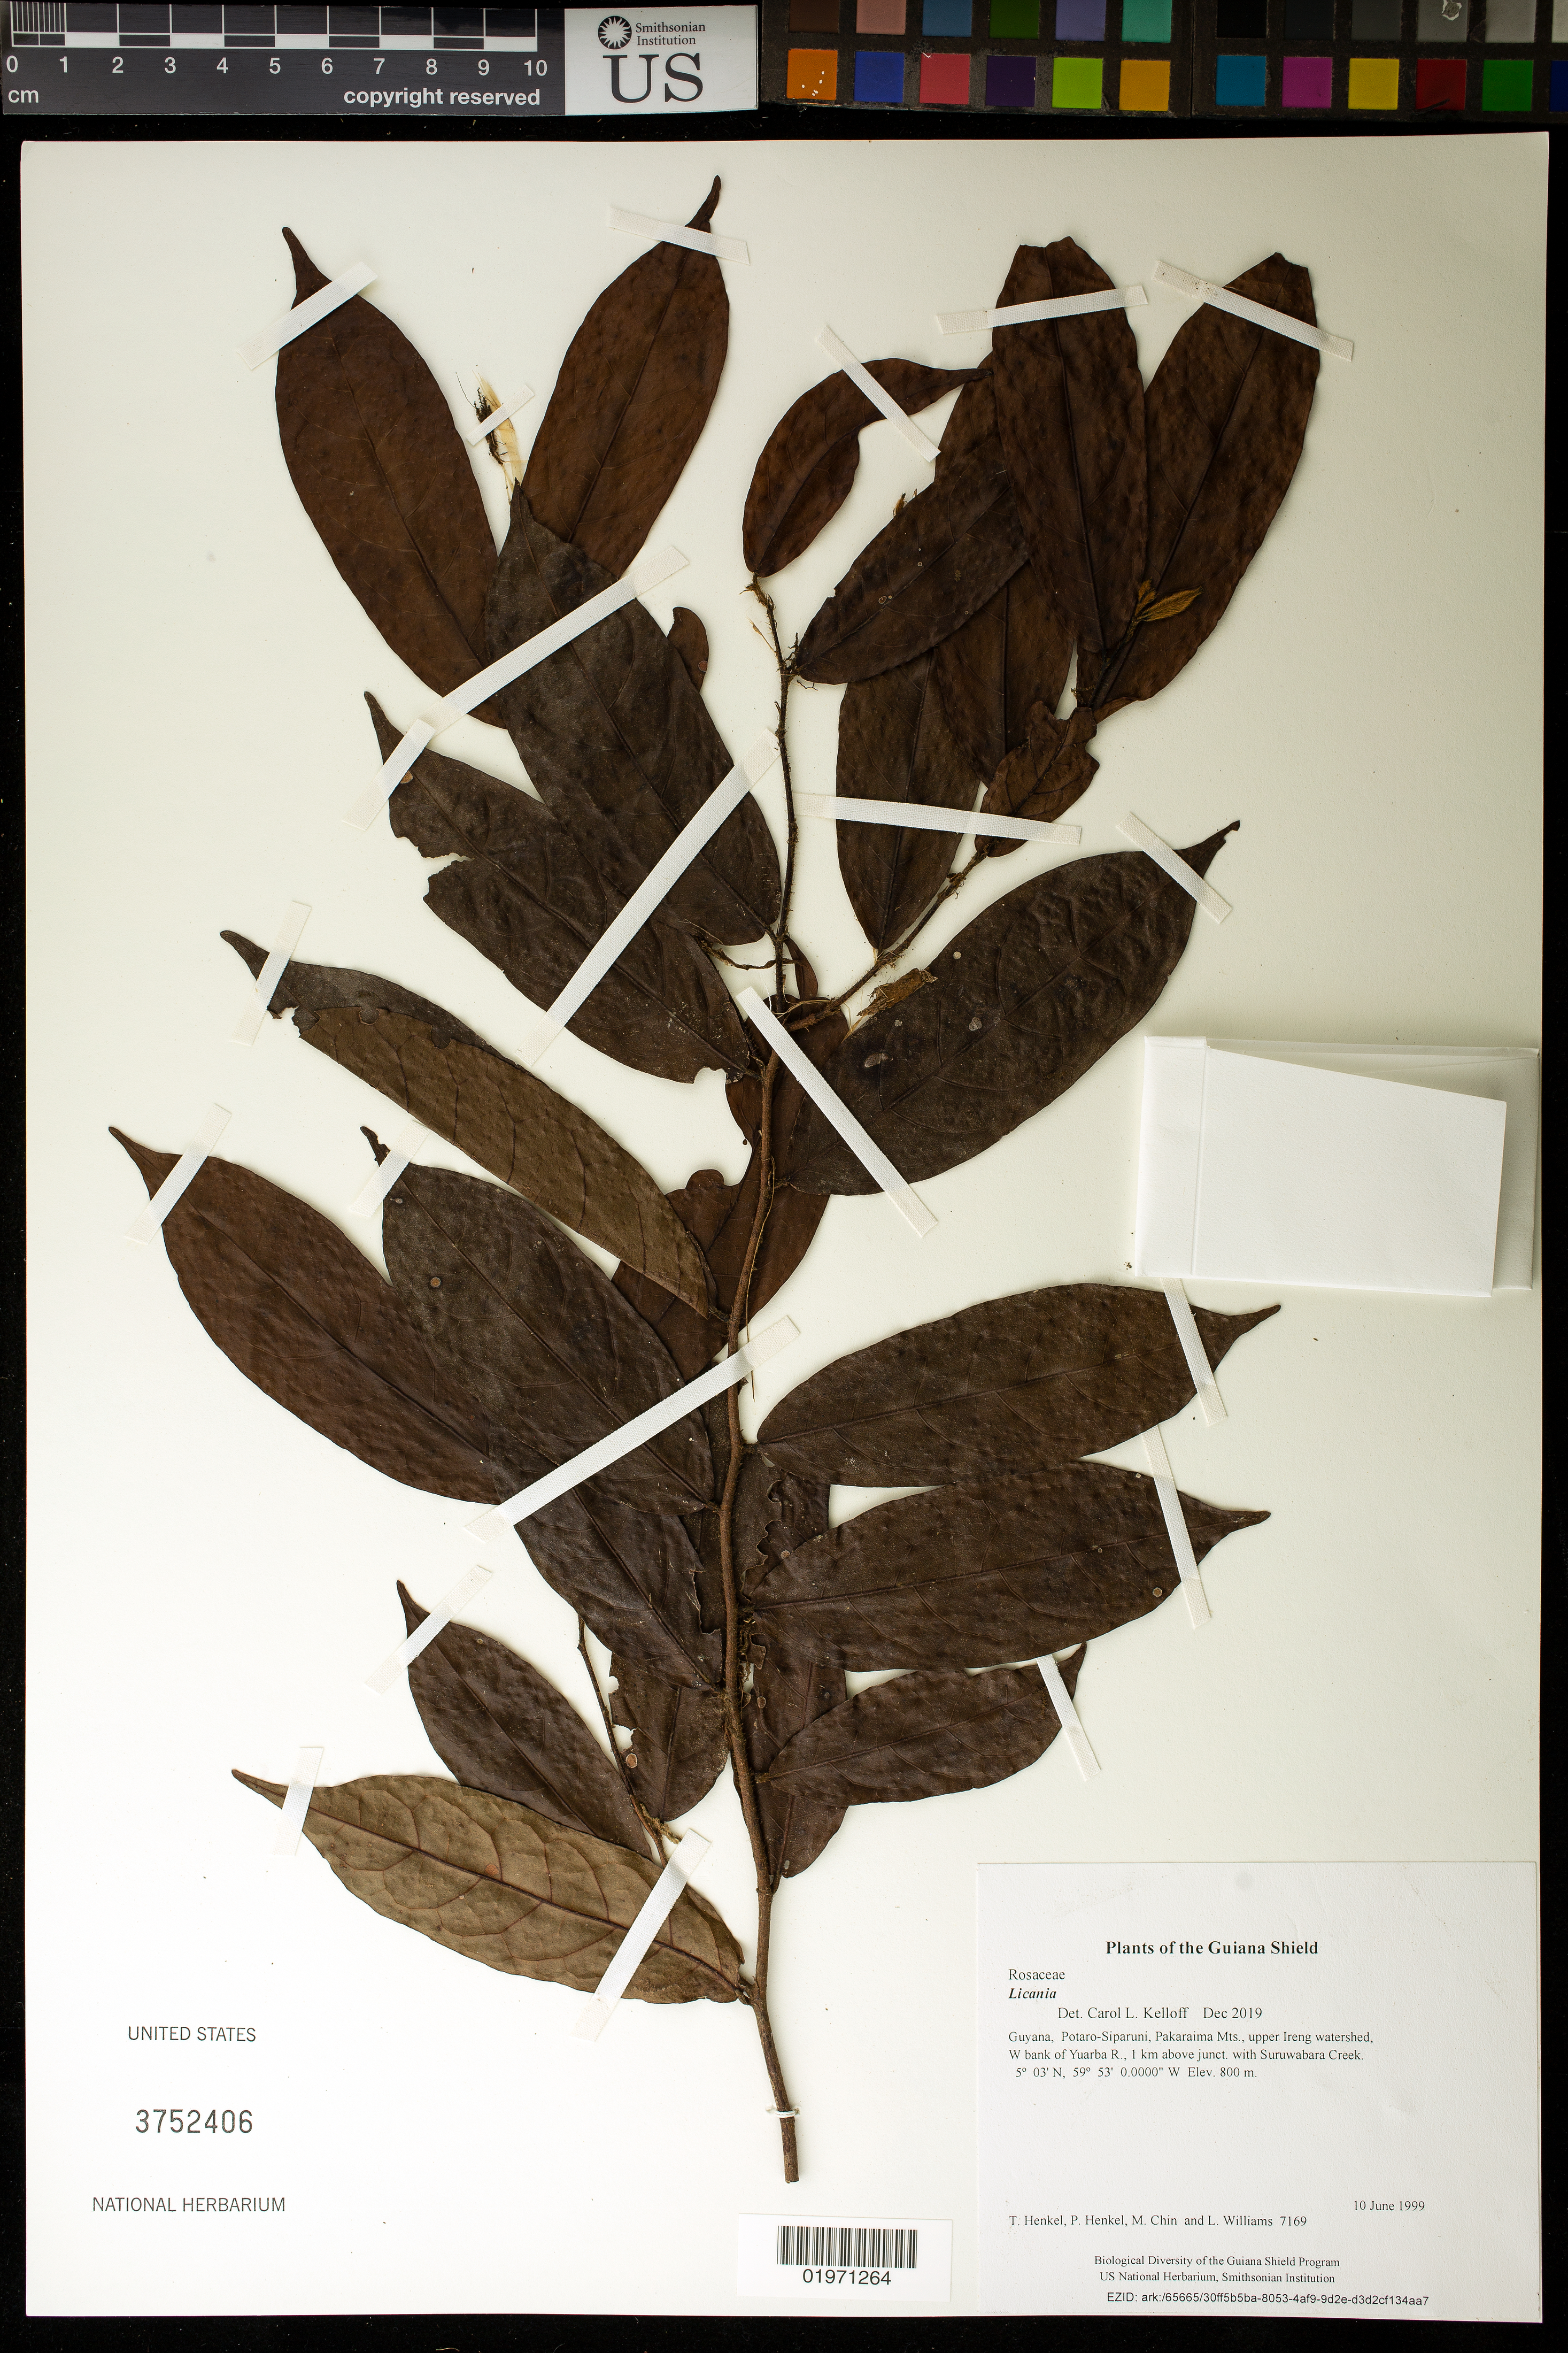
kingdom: Plantae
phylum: Tracheophyta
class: Magnoliopsida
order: Malpighiales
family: Chrysobalanaceae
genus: Licania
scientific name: Licania sp.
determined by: Kelloff, Carol L.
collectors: T. Henkel, P. Henkel, M. Chin & L. Williams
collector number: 7169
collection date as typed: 10 June 1999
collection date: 1999-06-10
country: Guyana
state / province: Potaro-Siparuni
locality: Pakaraima Mts., upper Ireng watershed, W bank of Yuarba R., 1 km above junct. with Suruwabara Creek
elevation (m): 800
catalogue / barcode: US 3752406